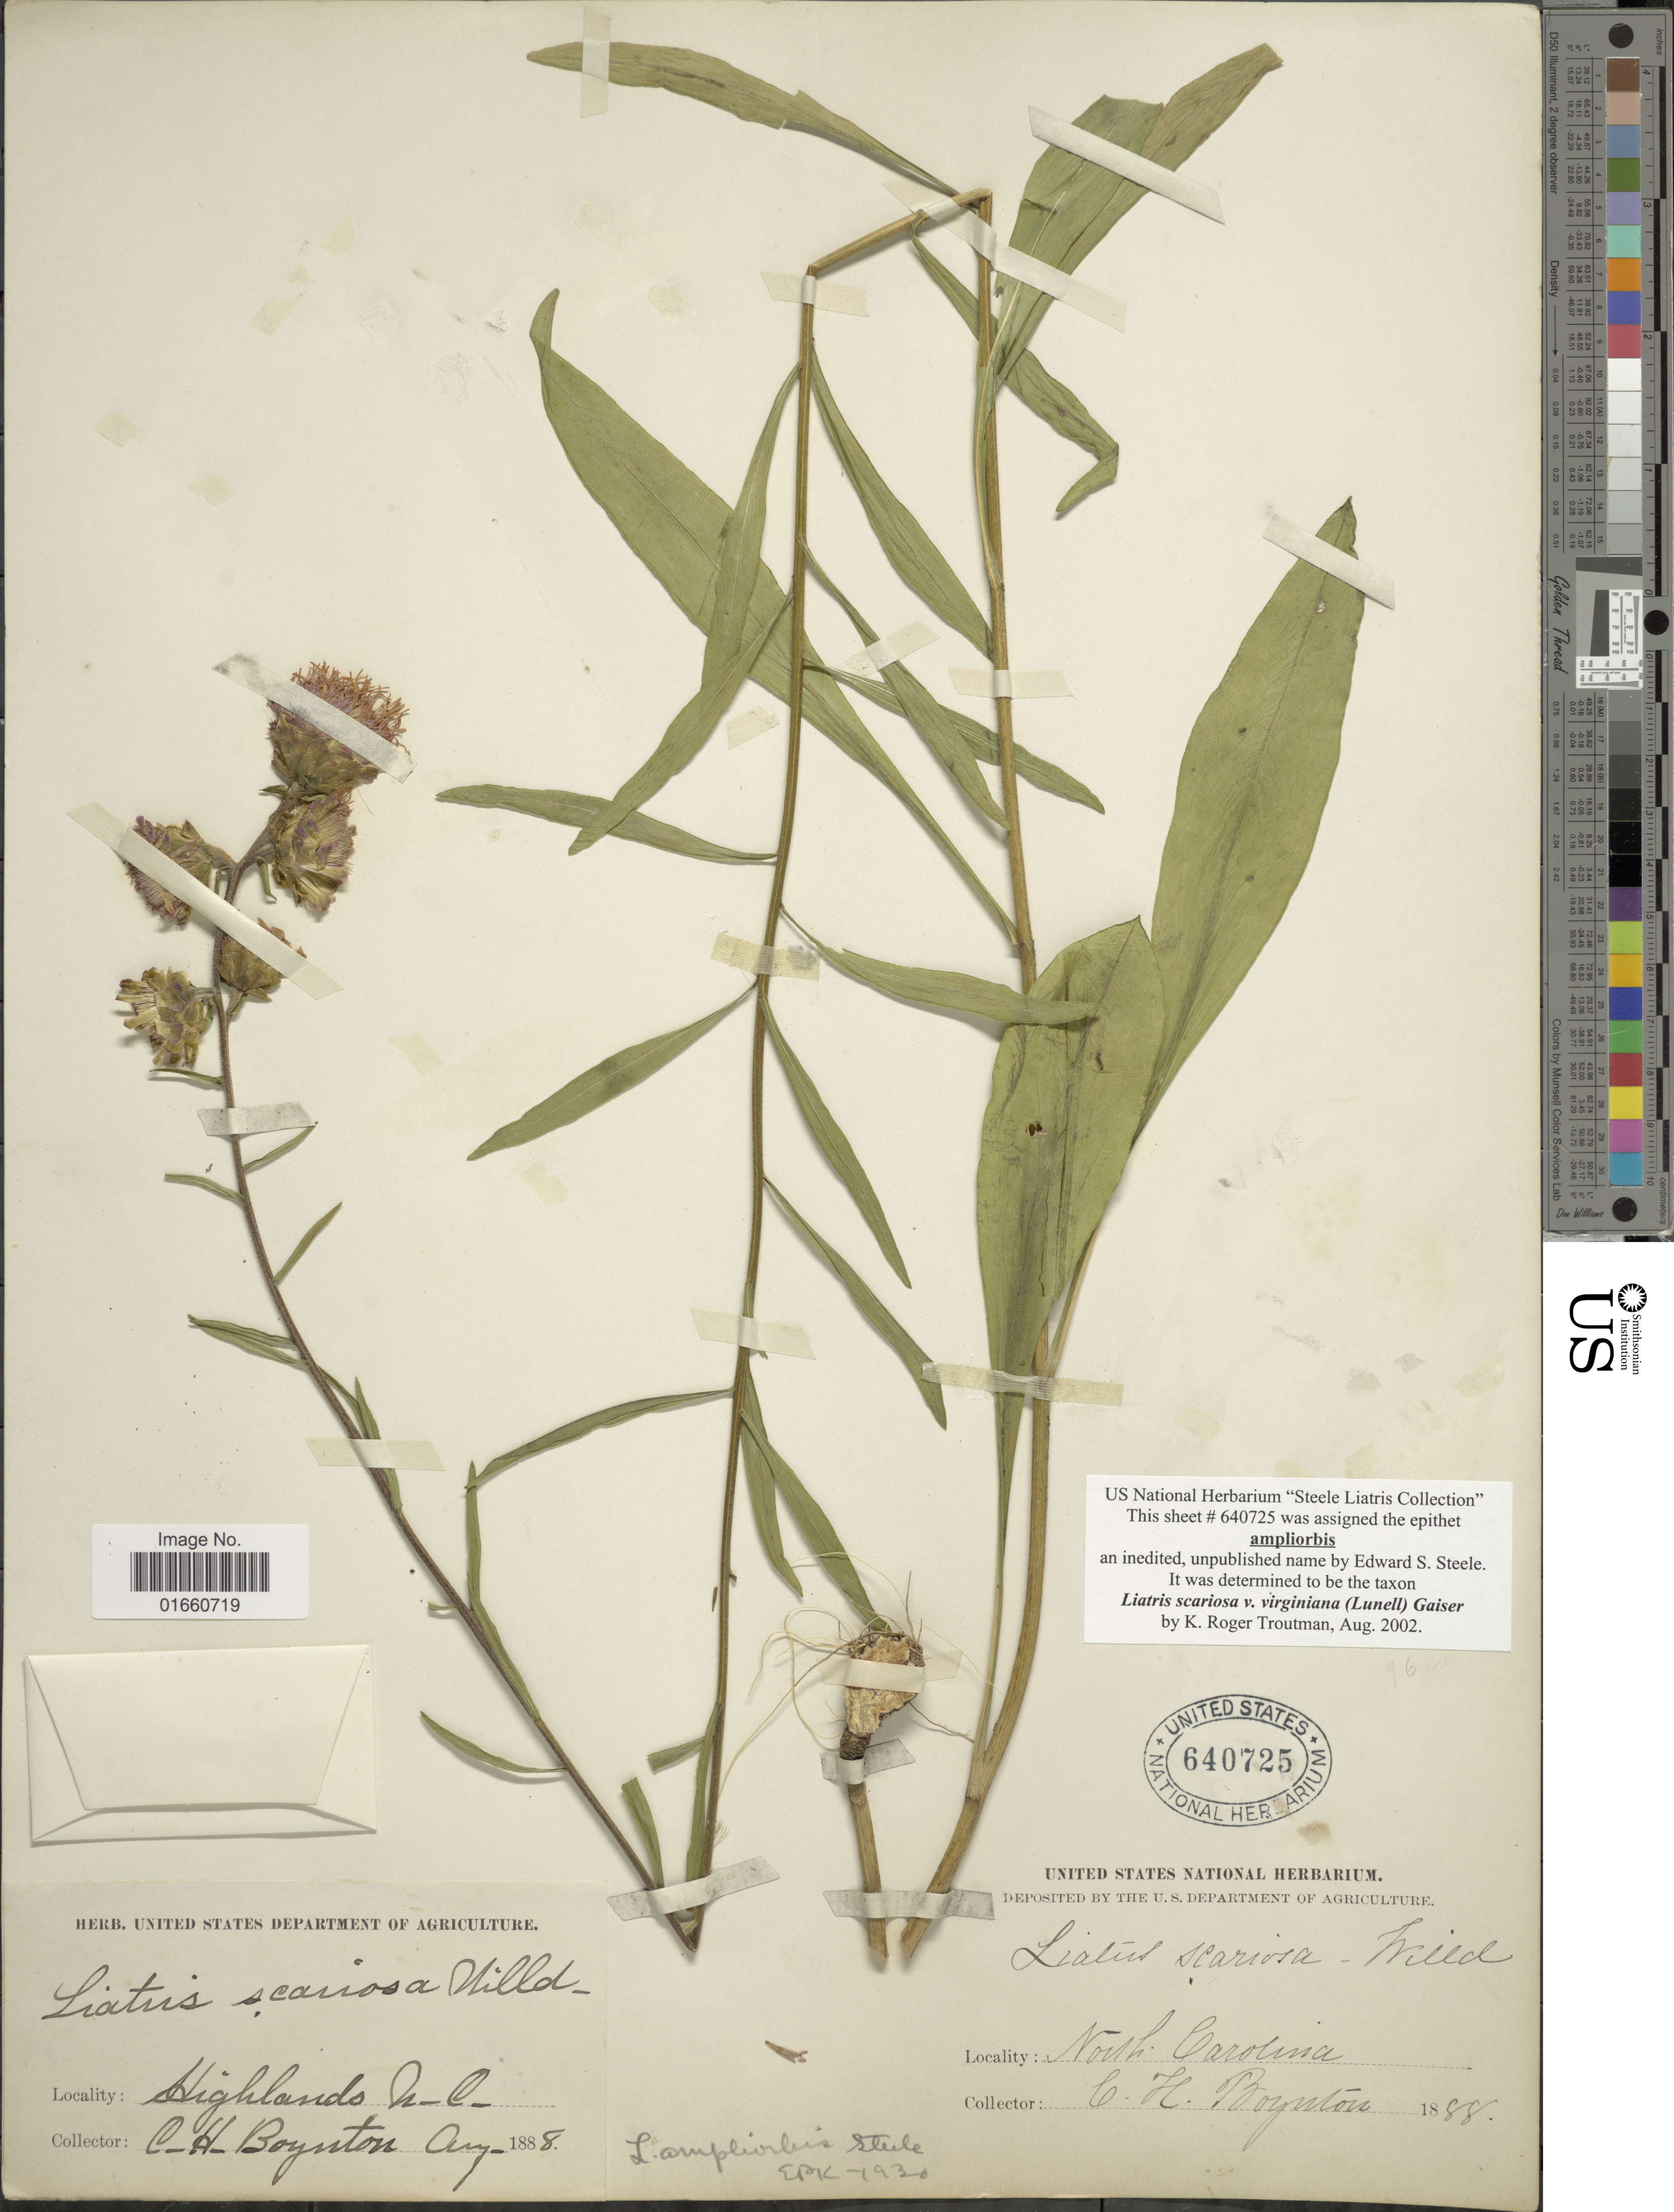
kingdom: Plantae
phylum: Tracheophyta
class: Magnoliopsida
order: Asterales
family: Asteraceae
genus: Liatris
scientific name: Liatris scariosa var. virginiana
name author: (Lunell) Gaiser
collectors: C. L. Boynton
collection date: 1888-08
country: United States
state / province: North Carolina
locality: Highlands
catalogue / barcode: US 640725